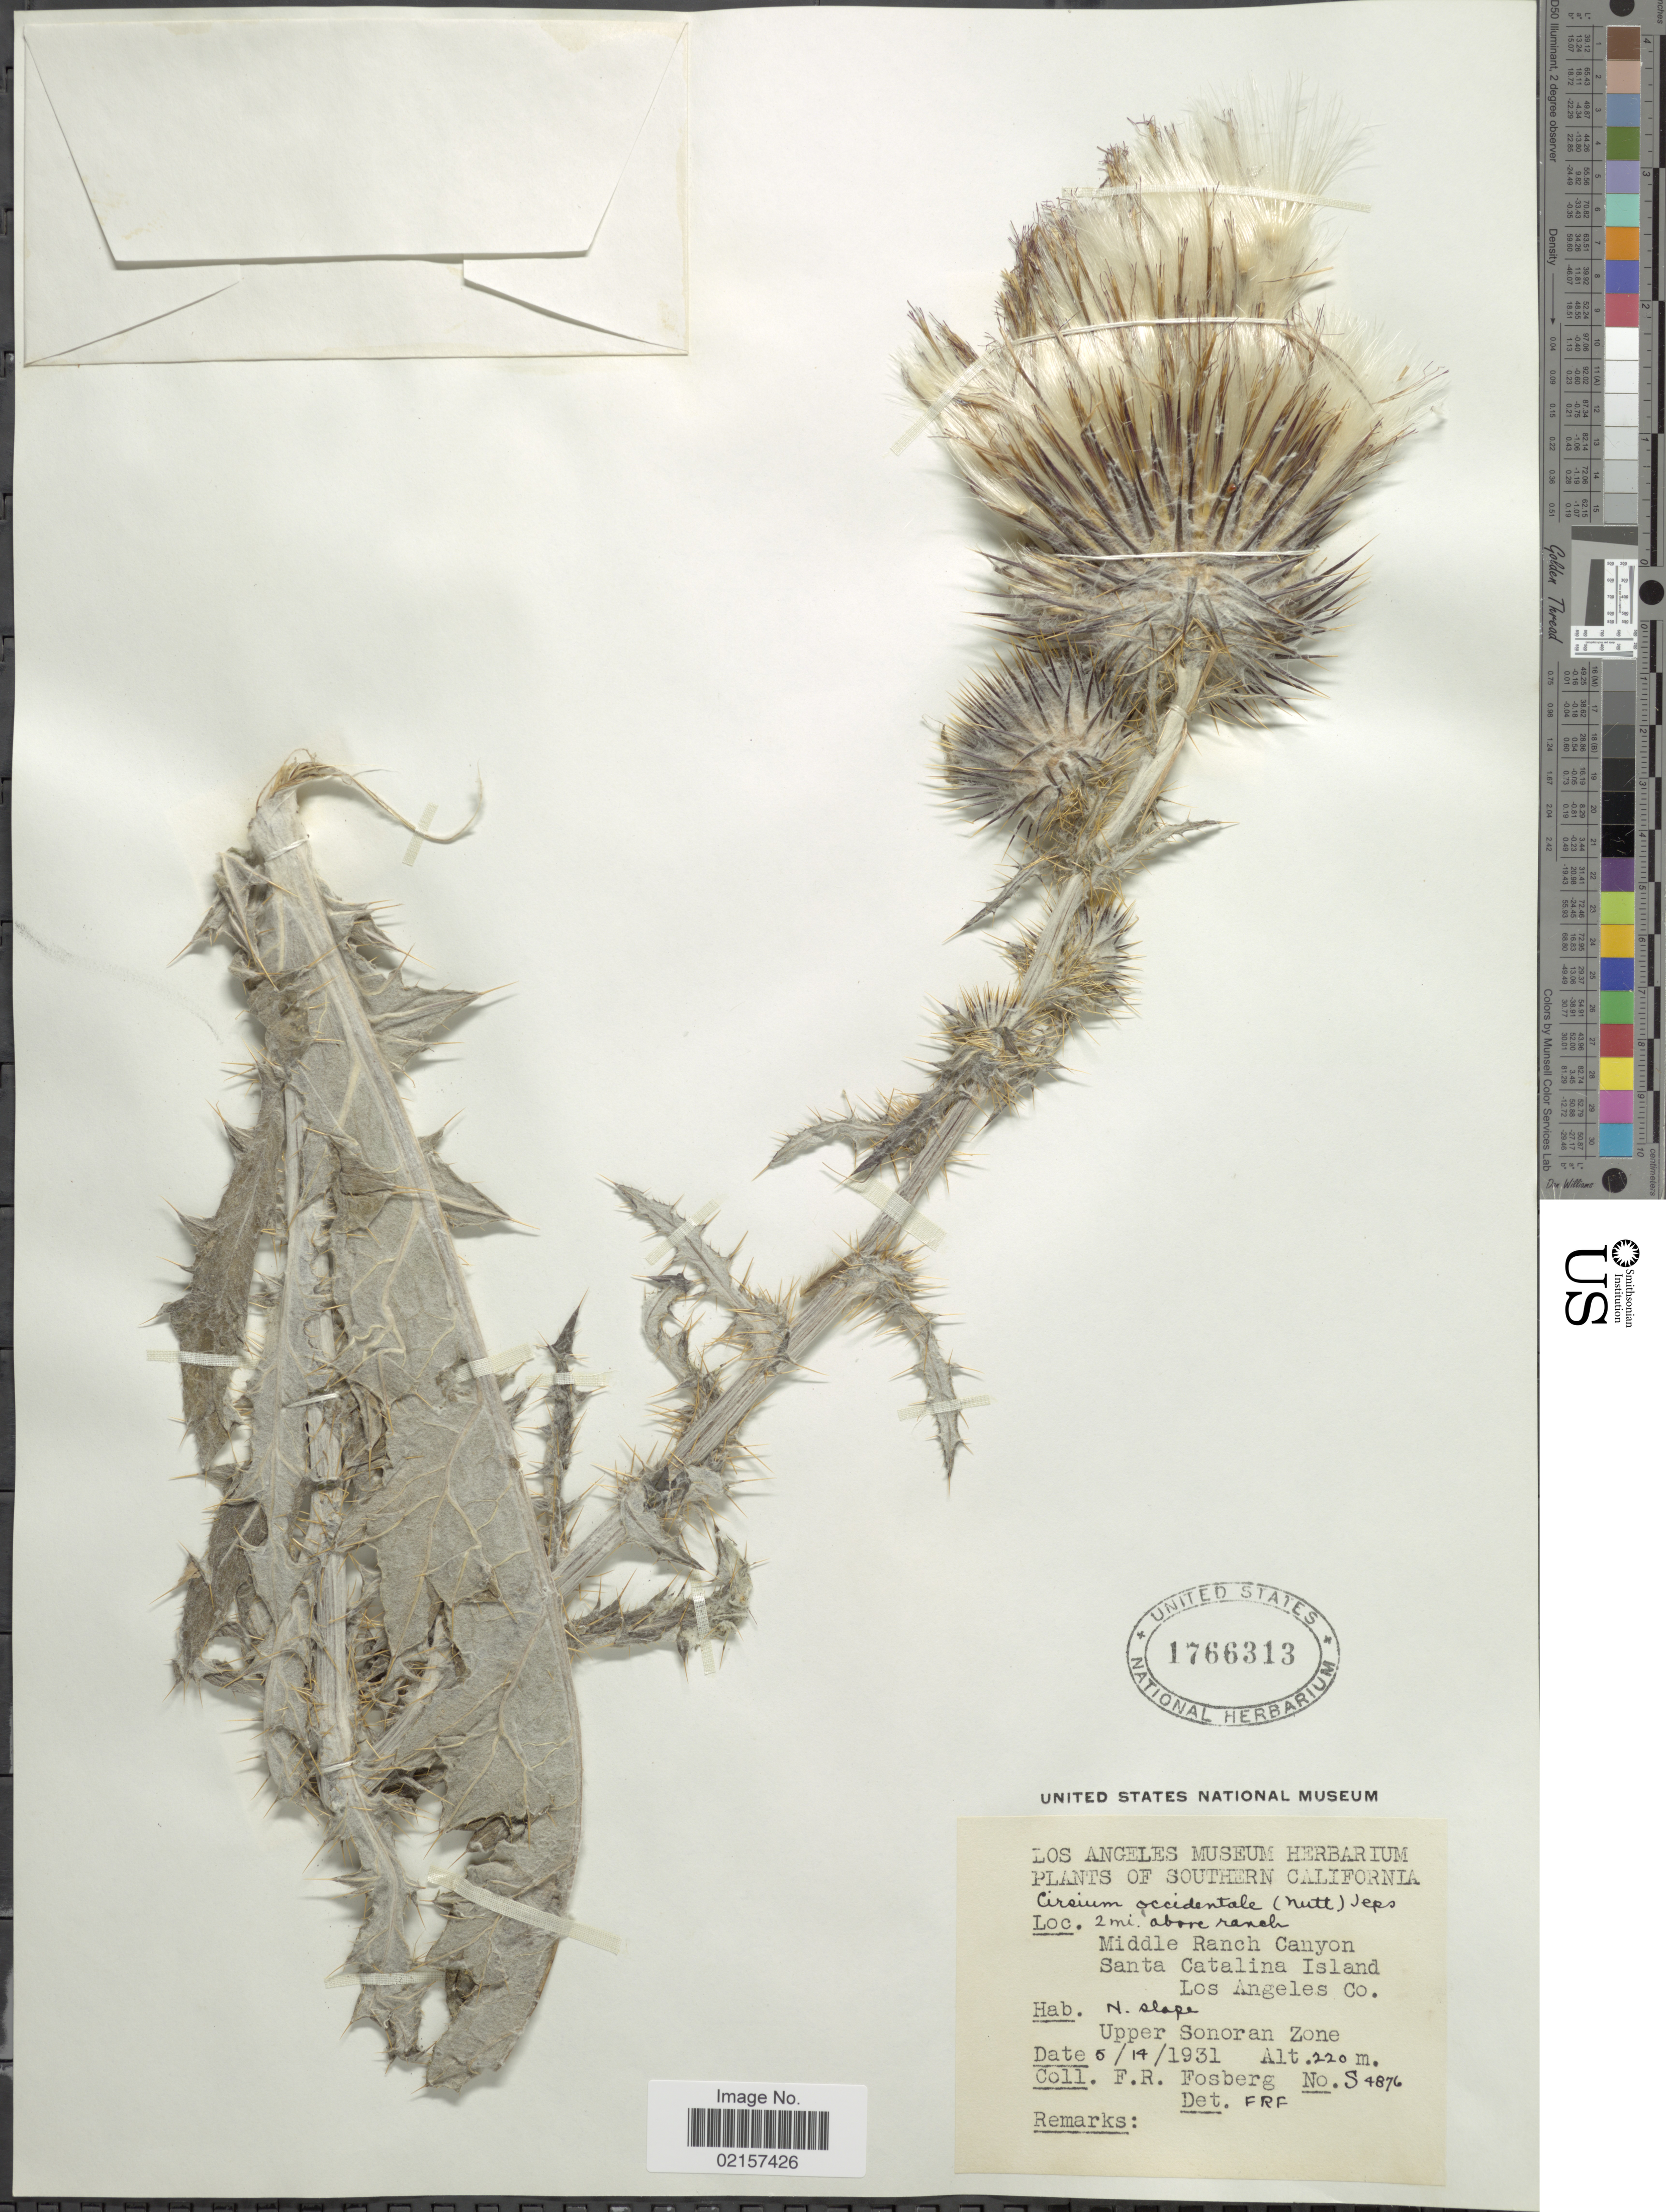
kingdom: Plantae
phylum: Tracheophyta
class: Magnoliopsida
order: Asterales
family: Asteraceae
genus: Cirsium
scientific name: Cirsium occidentale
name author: (Nutt.) Jeps.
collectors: F. R. Fosberg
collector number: S4876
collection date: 1931-05-14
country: United States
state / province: California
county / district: Los Angeles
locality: Southern California, 2 mi. above ranch, Middle Ranch Canyon, Santa Catalina Island, Los Angeles Co., n. slope, upper Sonoran Zone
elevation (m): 220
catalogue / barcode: US 1766313